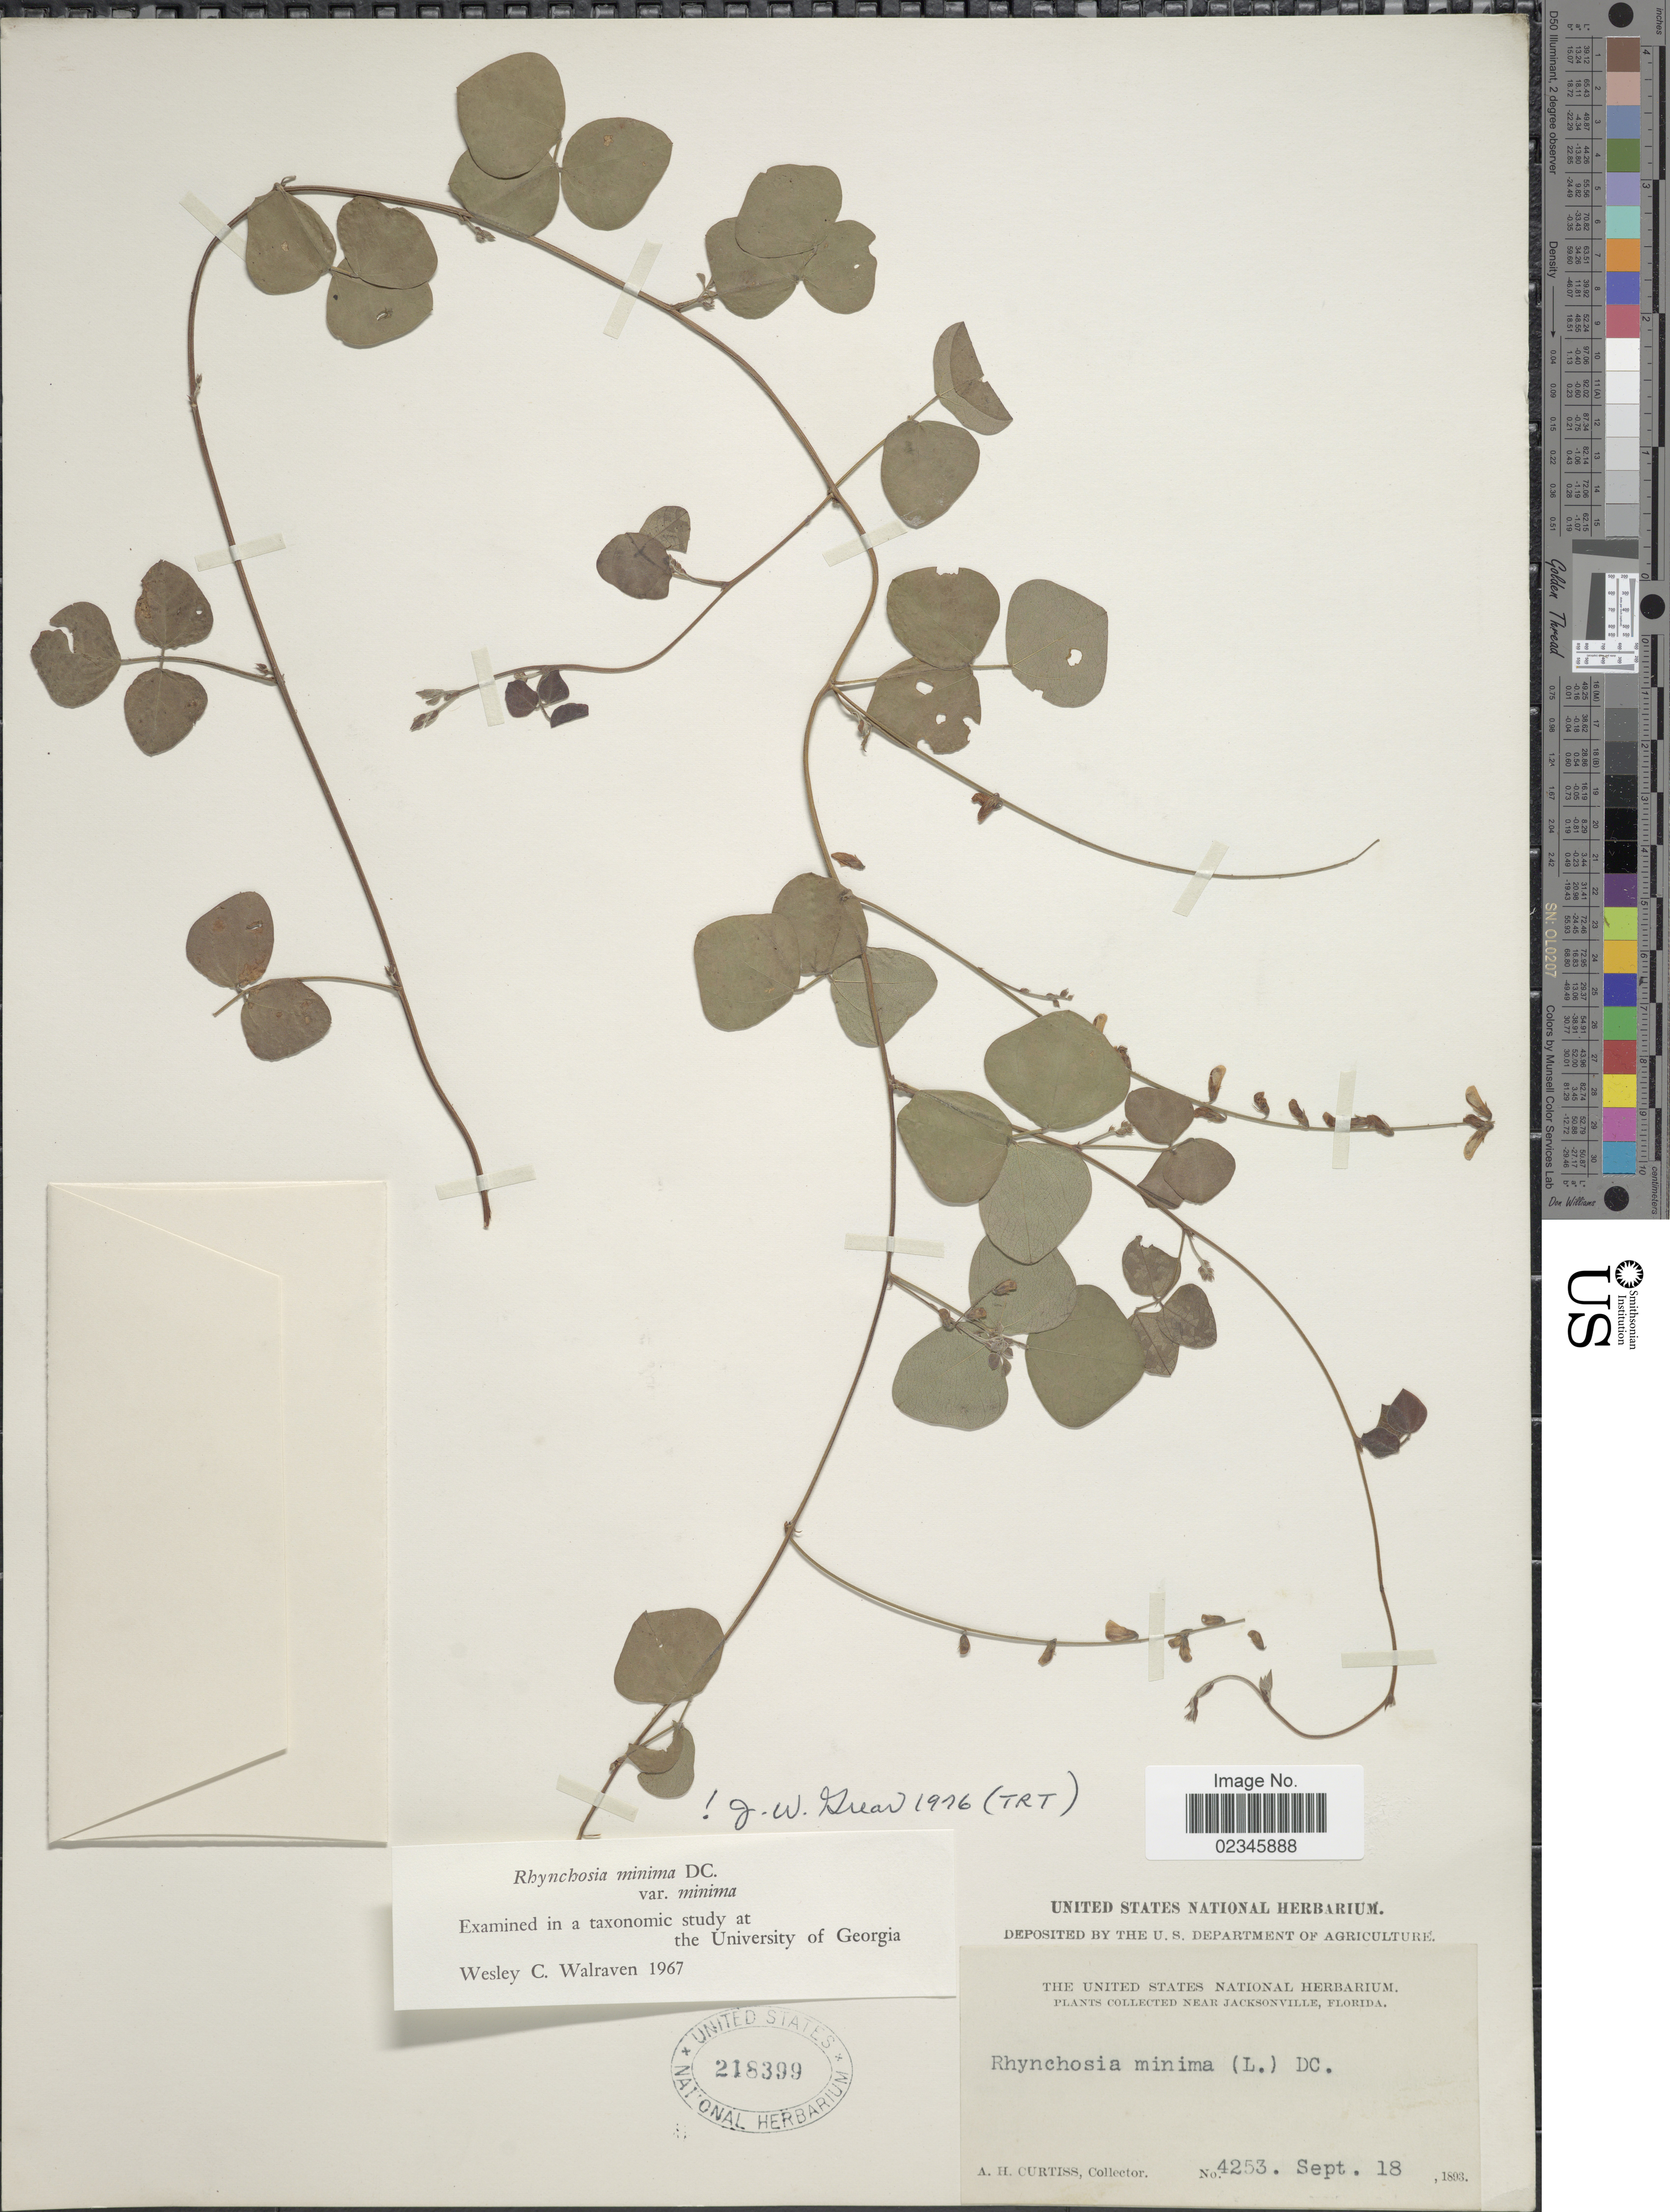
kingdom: Plantae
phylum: Tracheophyta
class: Magnoliopsida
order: Fabales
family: Fabaceae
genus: Rhynchosia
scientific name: Rhynchosia minima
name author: (L.) DC.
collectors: A. H. Curtiss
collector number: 4253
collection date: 1893-09-18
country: United States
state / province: Florida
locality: Near Jacksonville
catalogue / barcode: US 218399